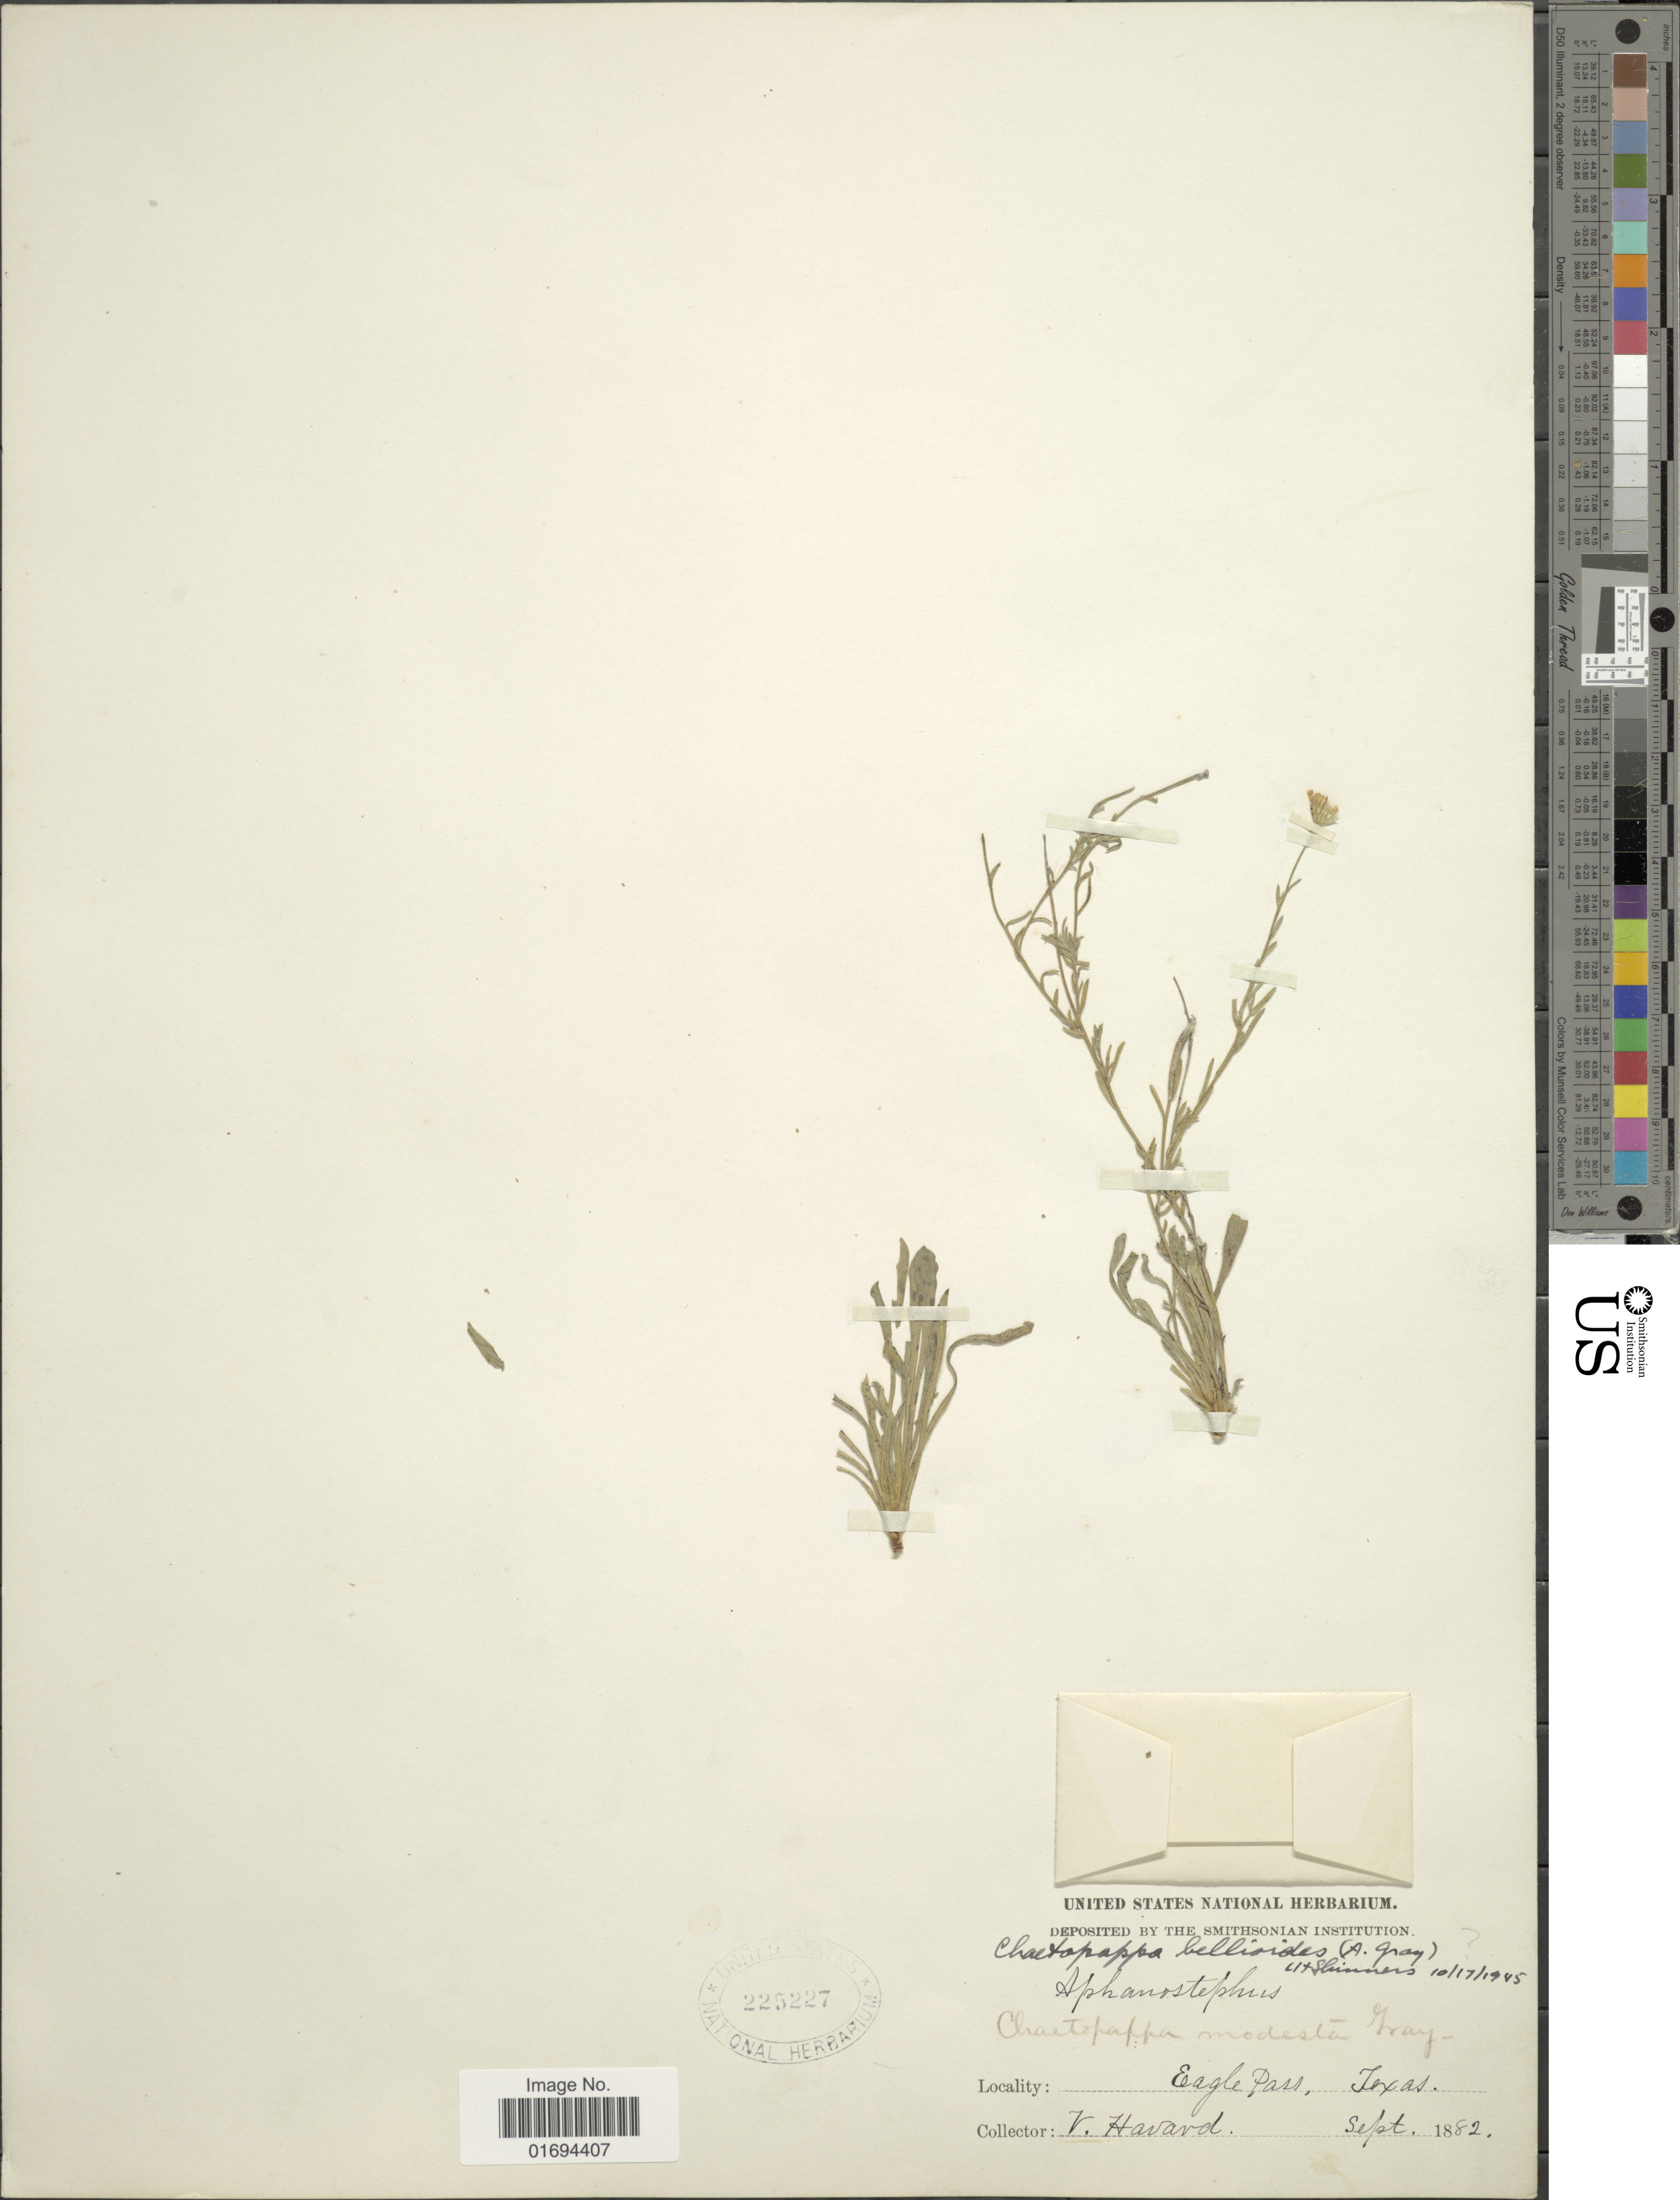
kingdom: Plantae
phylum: Tracheophyta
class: Magnoliopsida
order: Asterales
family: Asteraceae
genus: Chaetopappa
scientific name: Chaetopappa bellioides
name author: (A. Gray) Shinners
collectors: V. Howard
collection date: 1882-09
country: United States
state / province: Texas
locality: Eagle Pass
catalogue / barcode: US 225227